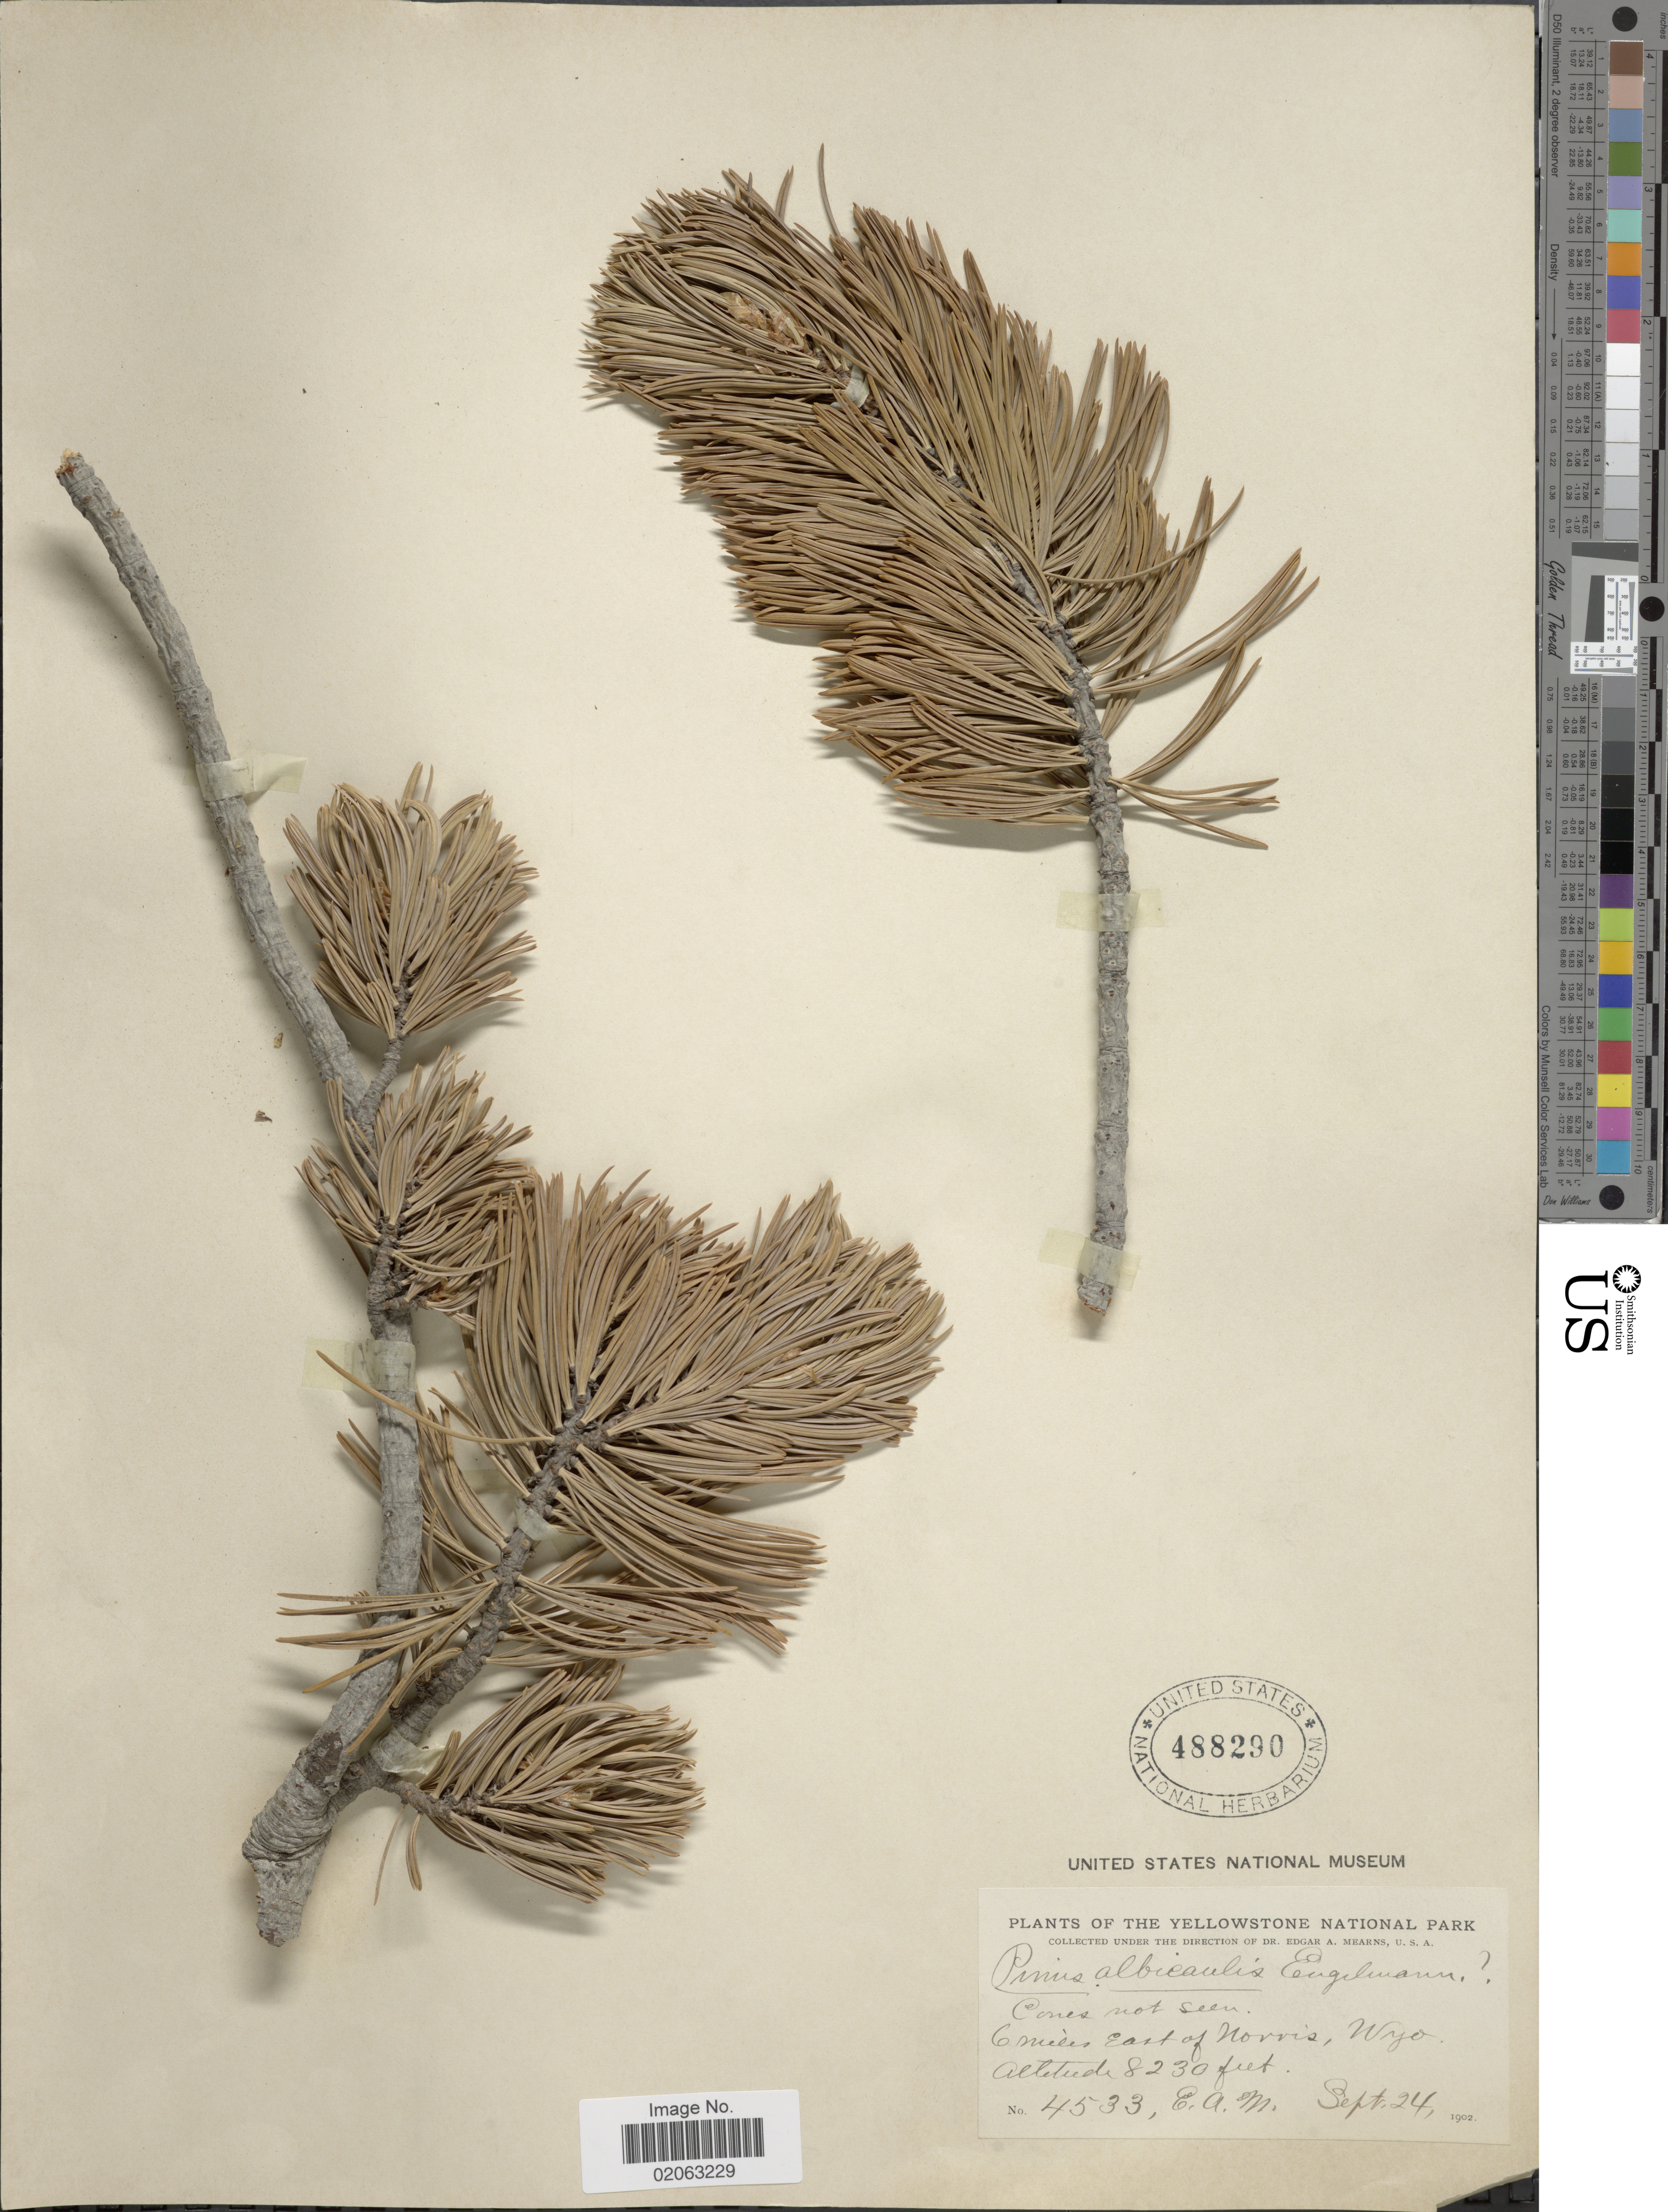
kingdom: Plantae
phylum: Tracheophyta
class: Pinopsida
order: Pinales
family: Pinaceae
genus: Pinus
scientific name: Pinus albicaulis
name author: Engelm.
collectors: E. A. Mearns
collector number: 4533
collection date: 1902-09-24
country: United States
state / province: Wyoming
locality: The Yellowstone National Park, 6 miles East of Norris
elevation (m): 2509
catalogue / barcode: US 488290